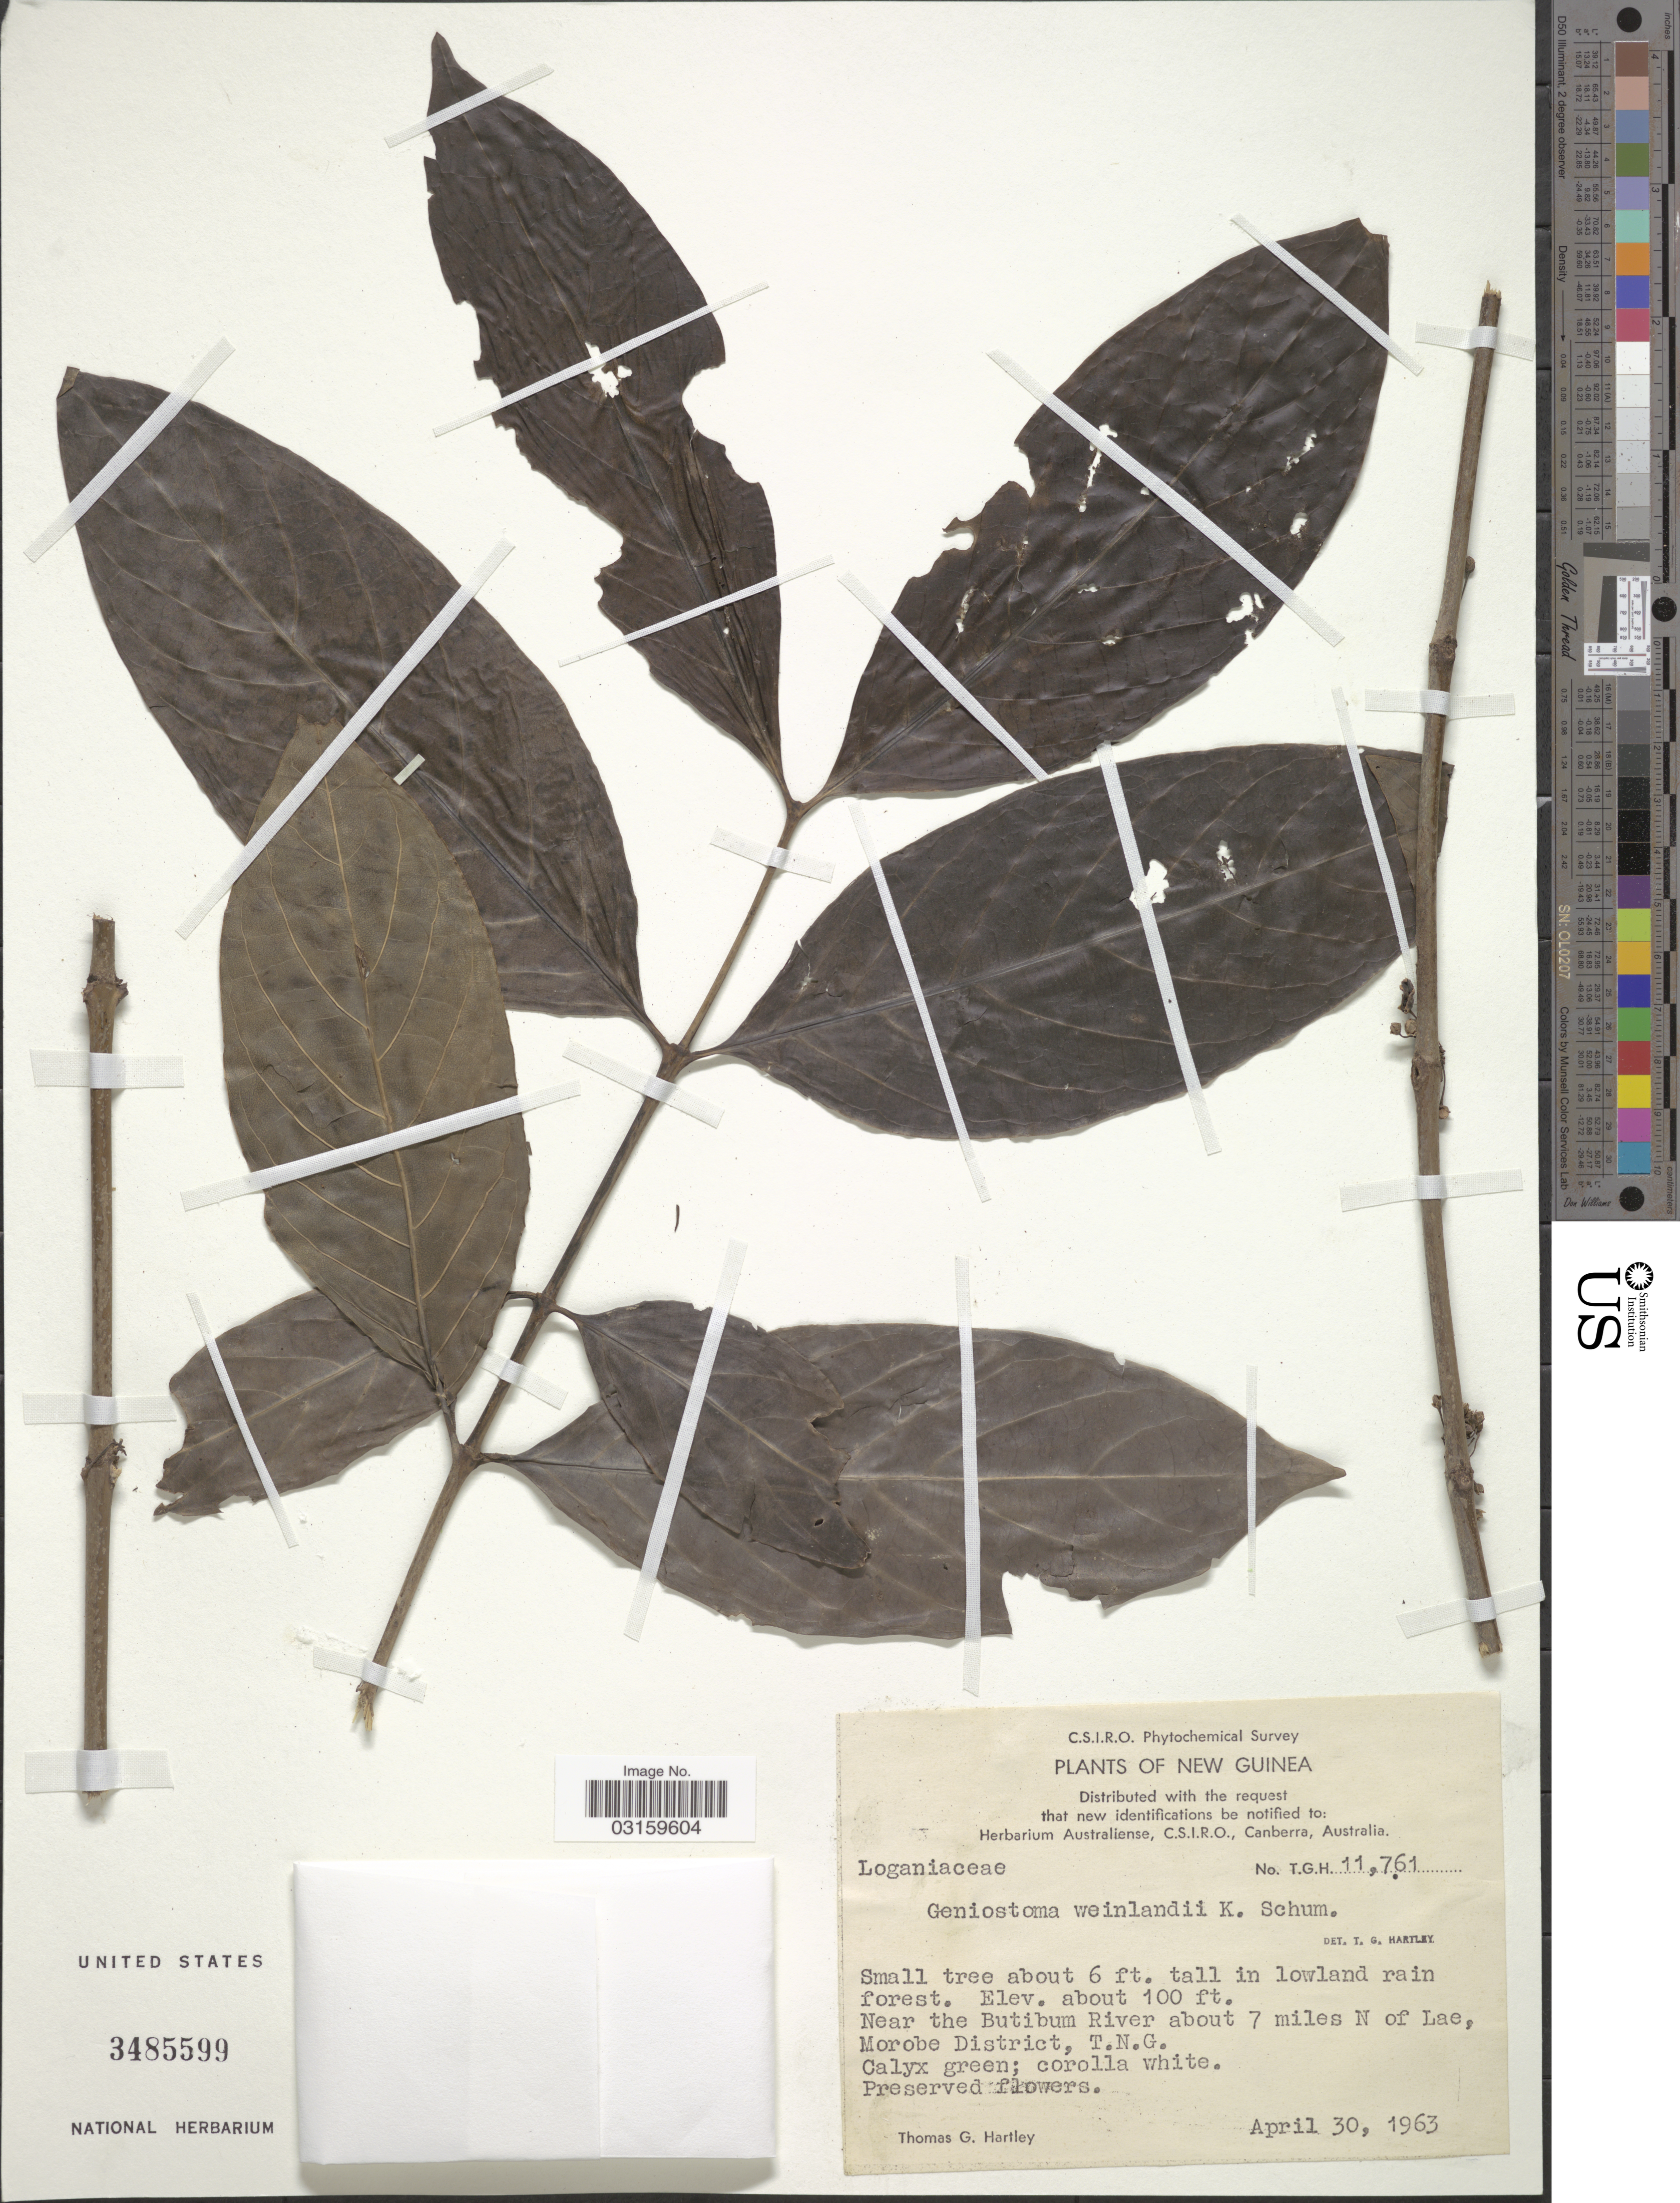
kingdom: Plantae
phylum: Tracheophyta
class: Magnoliopsida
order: Gentianales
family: Loganiaceae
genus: Geniostoma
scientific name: Geniostoma weinlandii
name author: K. Schum.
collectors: T. G. Hartley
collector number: TGH11761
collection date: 1963-04-30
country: Papua New Guinea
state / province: Morobe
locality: New Guinea. Near the Butibum River about 7 miles N of Lae, Morobe District, T.N.G.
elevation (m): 30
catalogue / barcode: US 3485599